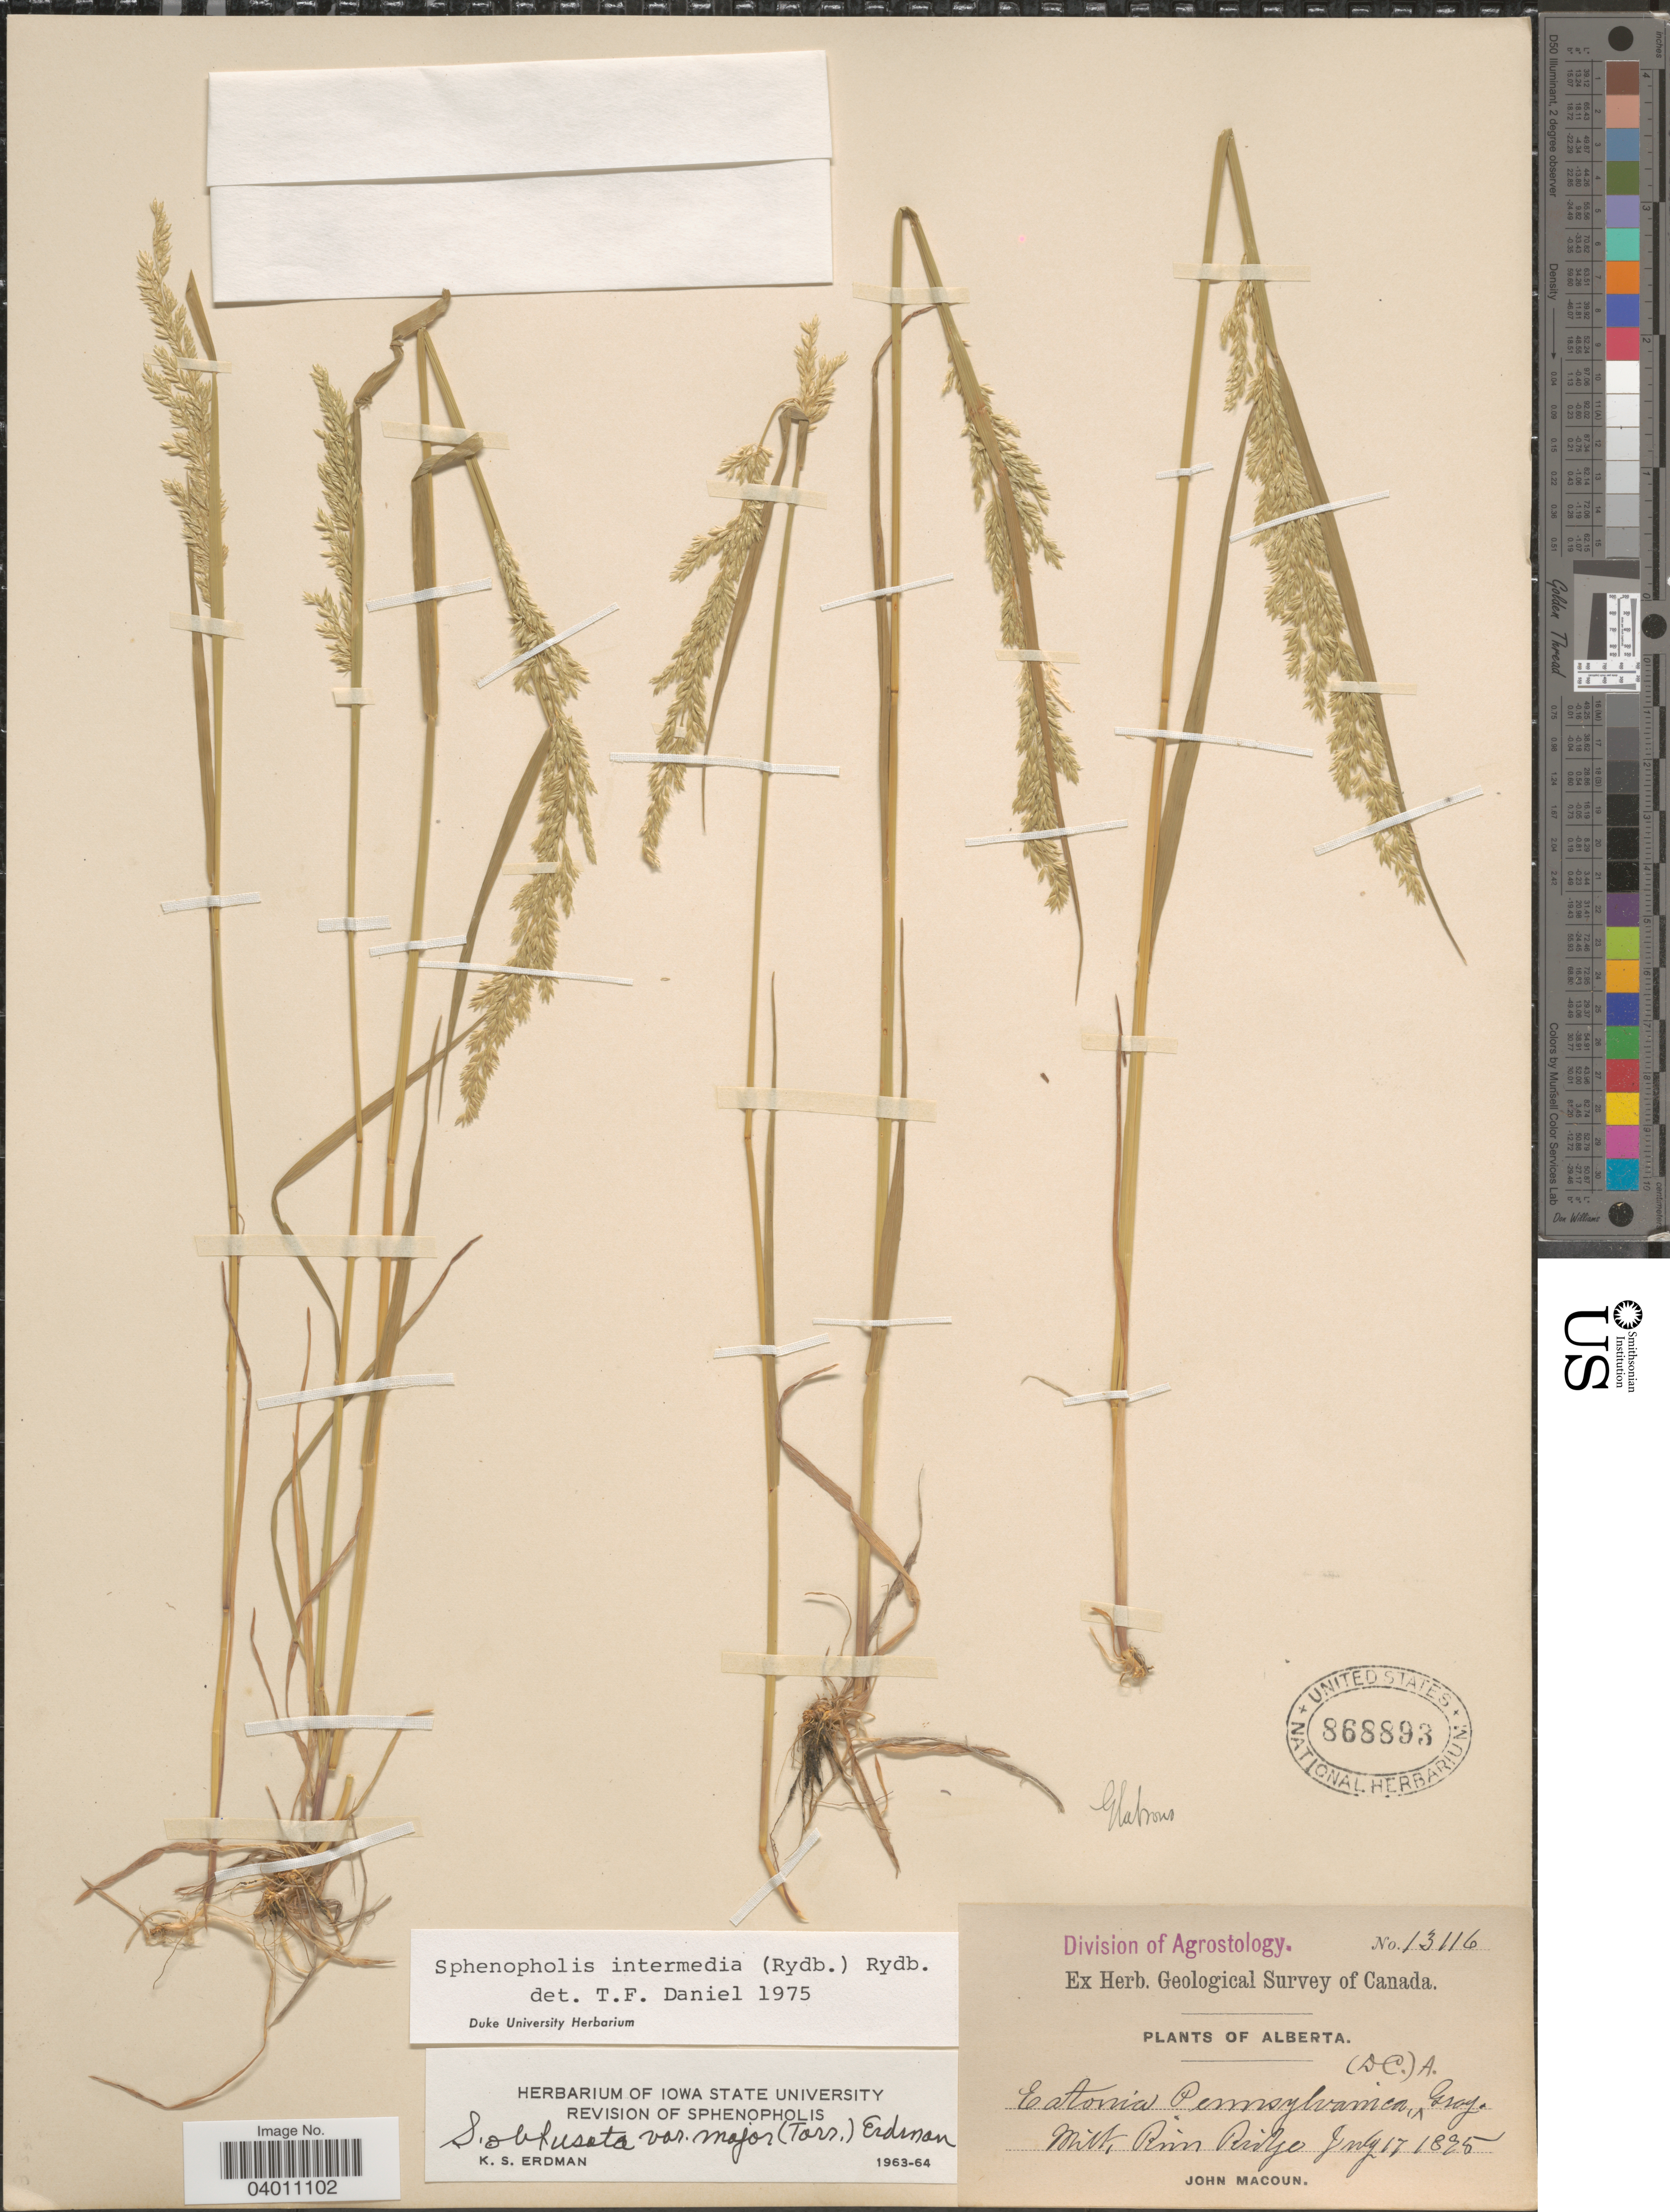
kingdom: Plantae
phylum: Tracheophyta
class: Liliopsida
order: Poales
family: Poaceae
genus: Sphenopholis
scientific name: Sphenopholis intermedia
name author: (Rydb.) Rydb.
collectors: J. Macoun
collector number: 13116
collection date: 1875-07-17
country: Canada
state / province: Alberta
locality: Milt, Rim Ridge.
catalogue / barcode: US 868893